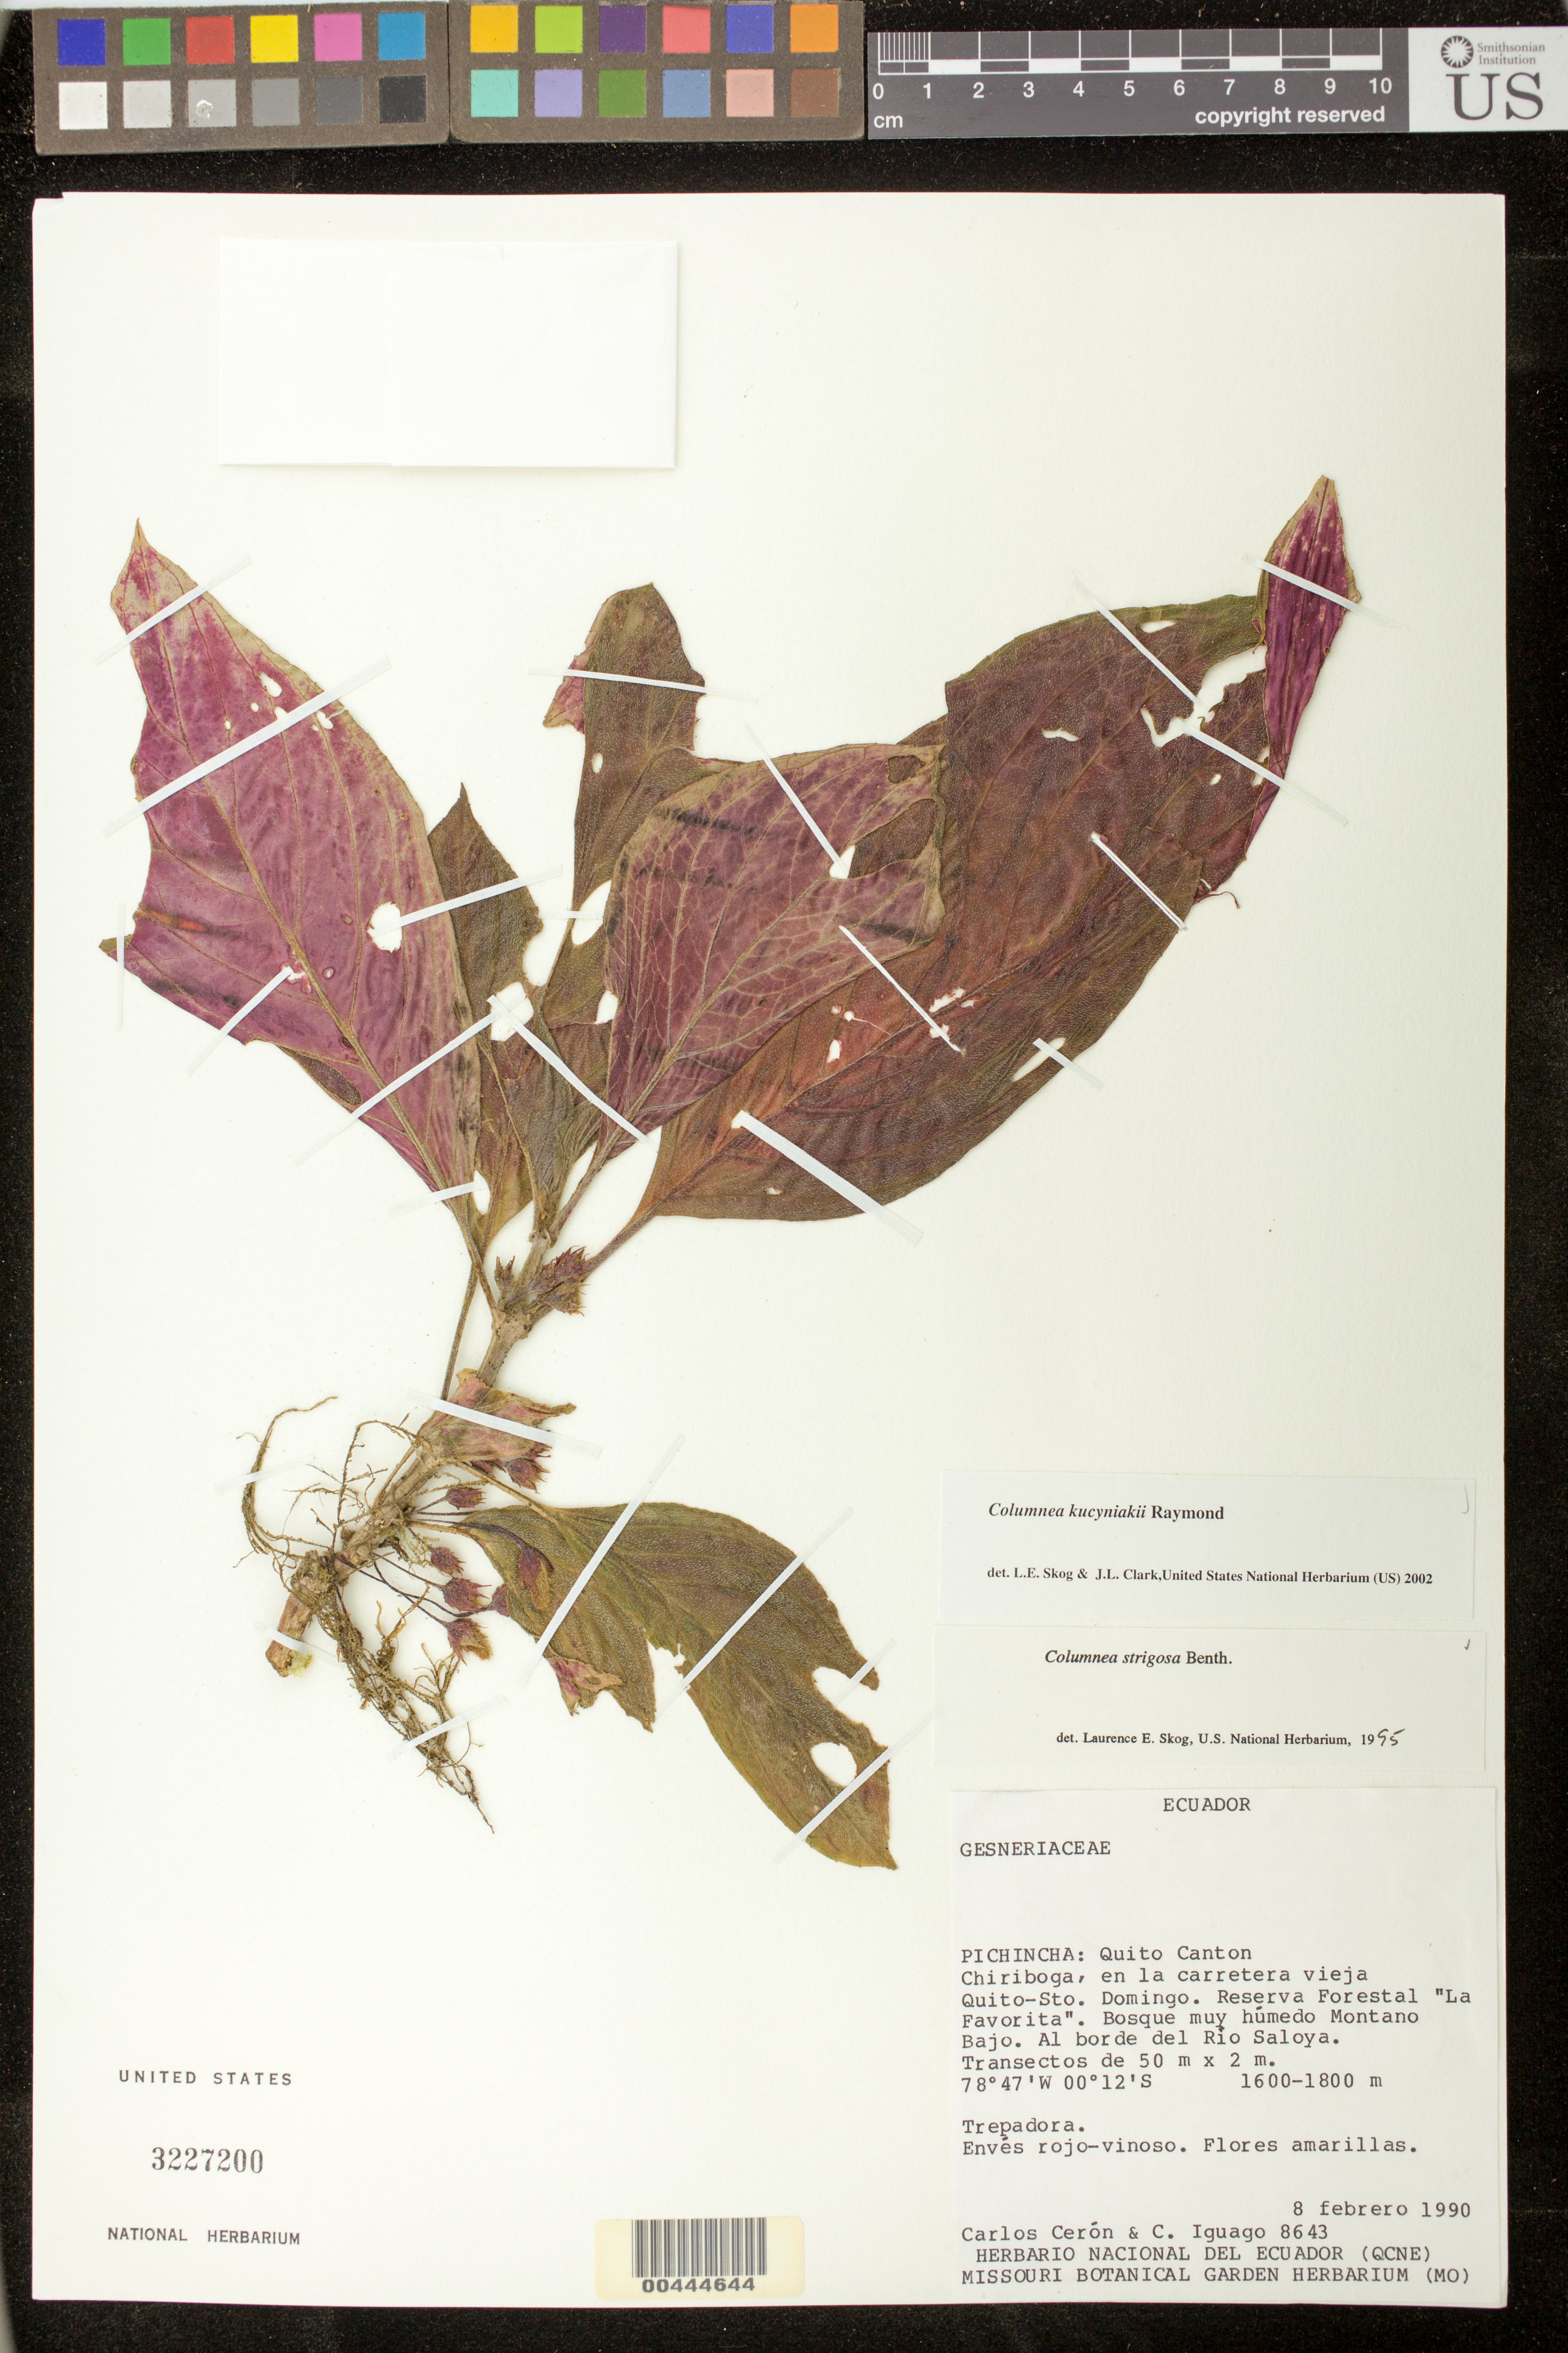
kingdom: Plantae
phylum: Tracheophyta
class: Magnoliopsida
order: Lamiales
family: Gesneriaceae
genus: Columnea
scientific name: Columnea kucyniakii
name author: Raymond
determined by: Clark, J. L.; Skog, Laurence E.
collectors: C. E. Cerón M. & C. Iguago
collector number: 8643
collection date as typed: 08 Feb 1990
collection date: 1990-02-08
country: Ecuador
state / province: Pichincha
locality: Quito Canton. Chiriboga, en la carretera vieja Quito - Sto. Domingo. Reserva Forestal "La Favorita", al borde del Río Saloya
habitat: Bosque muy húmedo Montano Bajo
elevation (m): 1600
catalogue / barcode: US 3227200